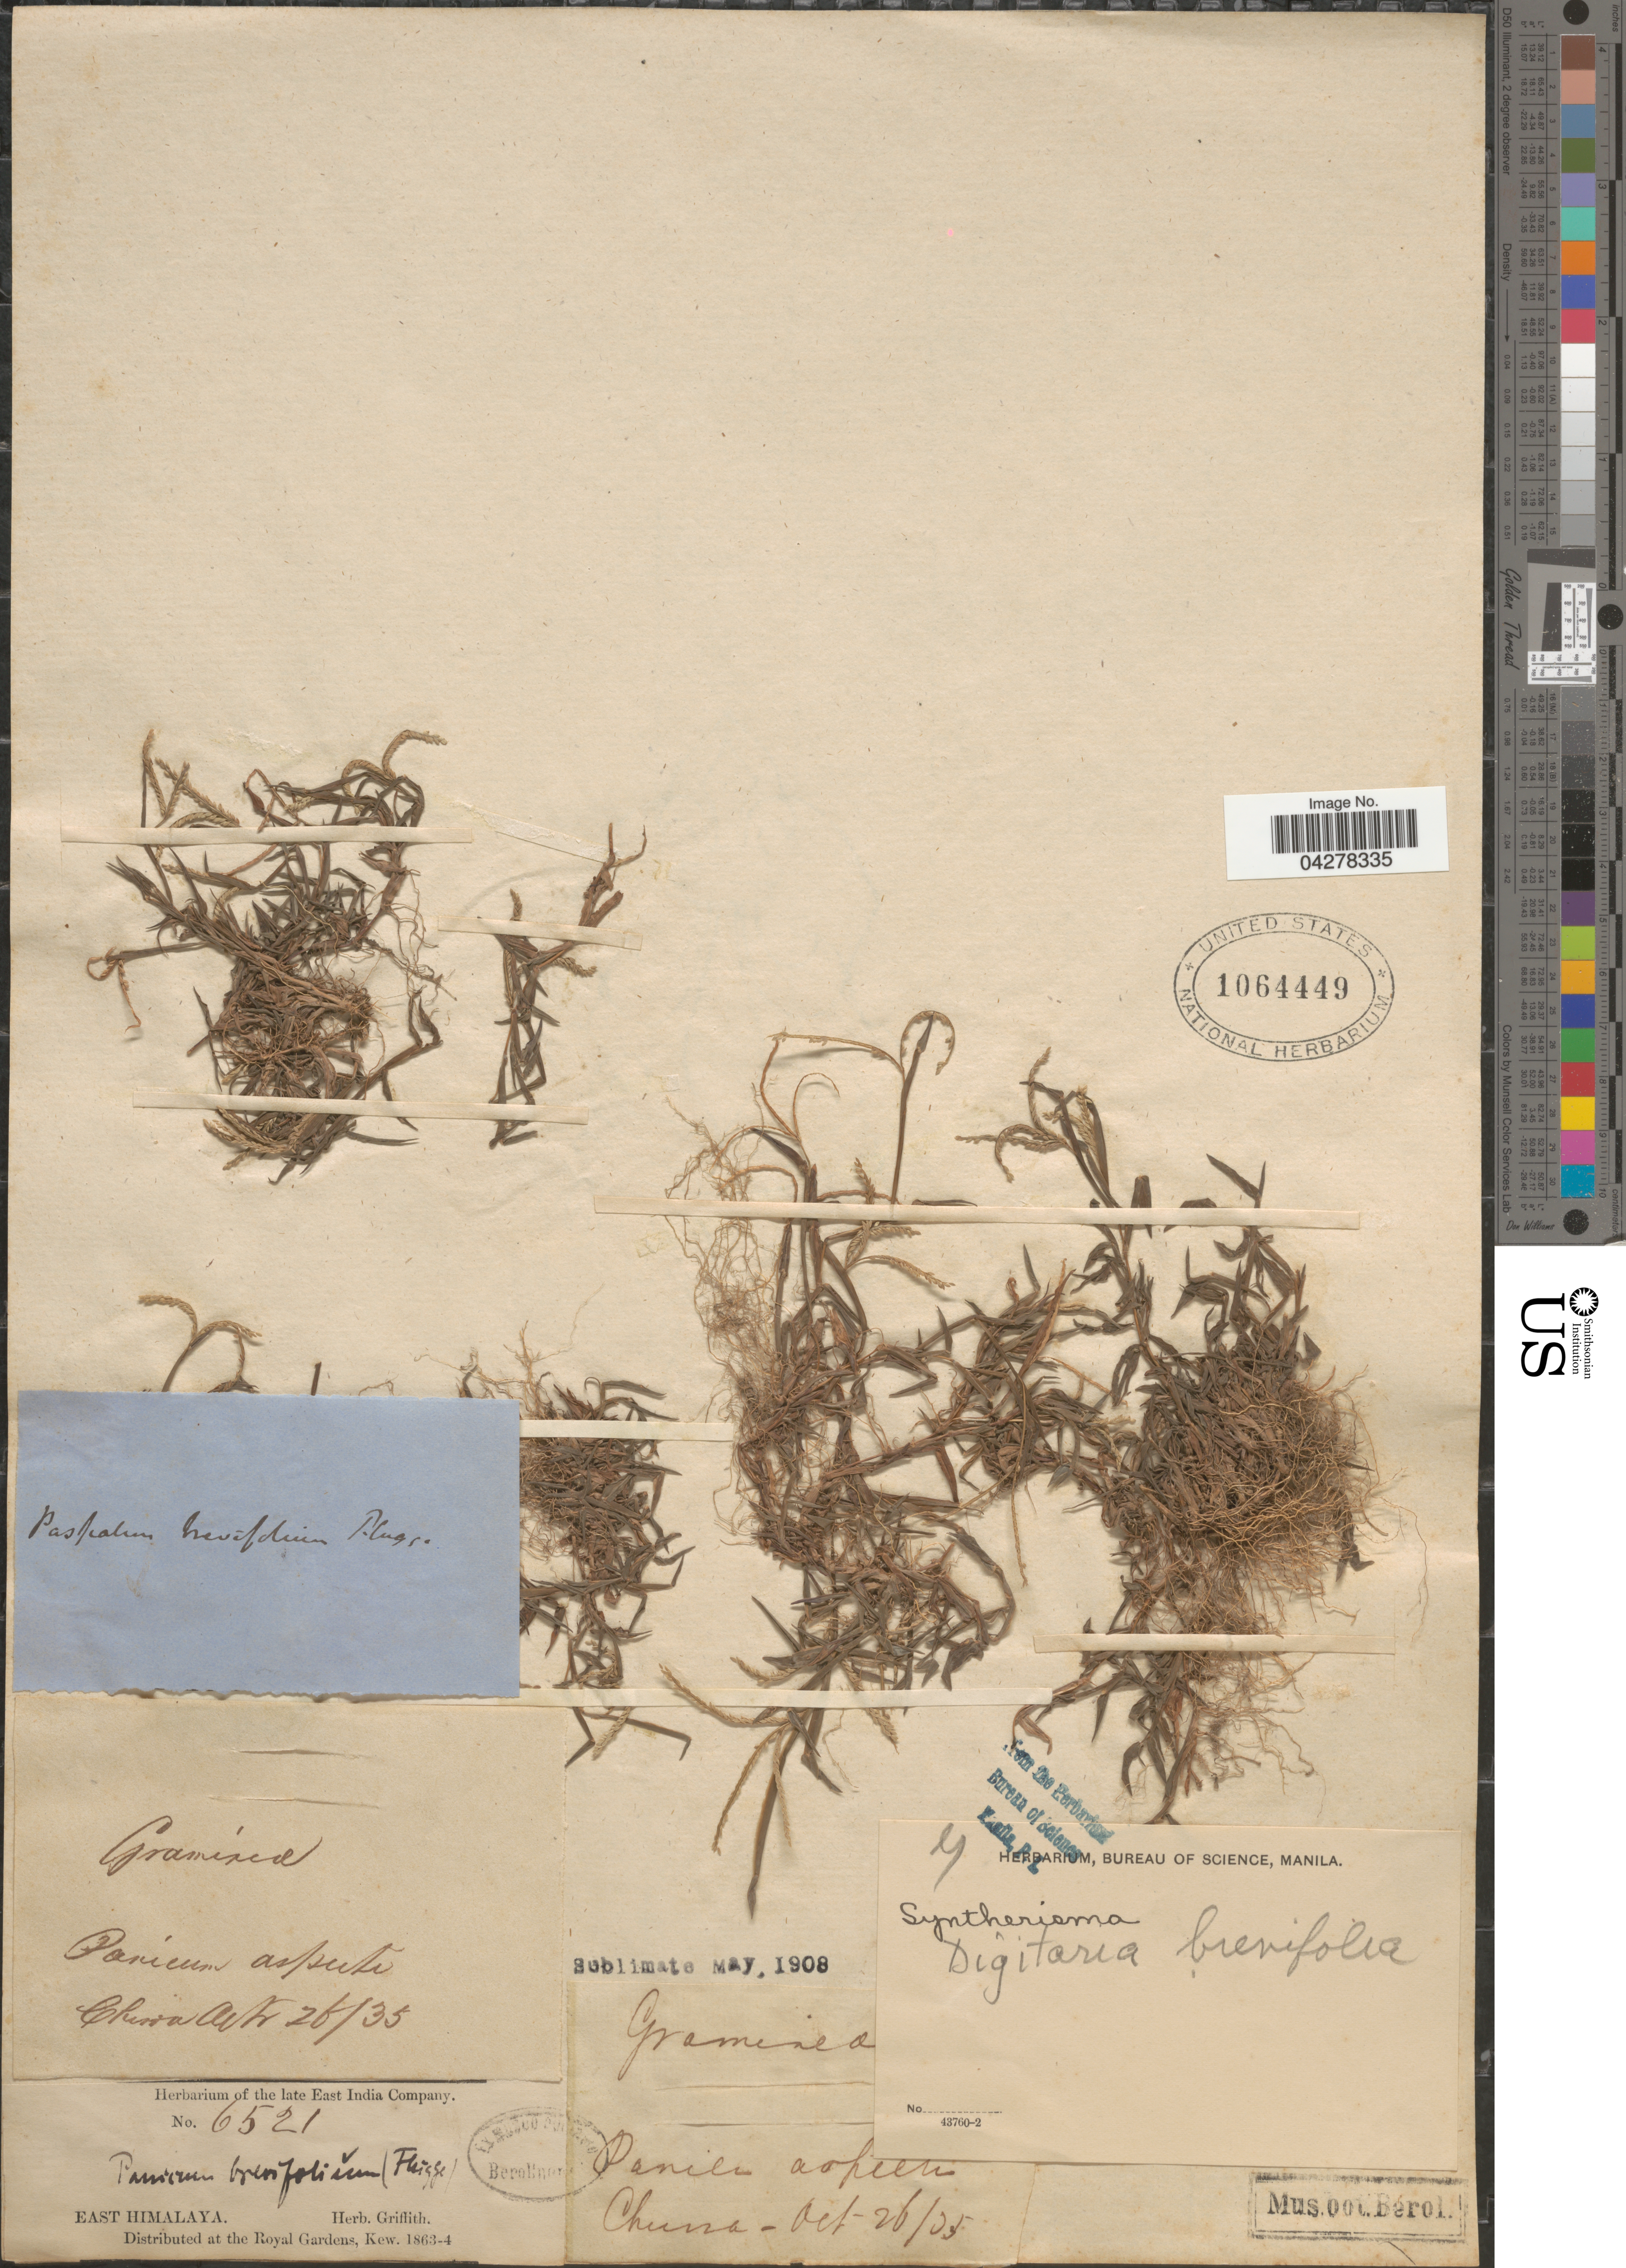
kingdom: Plantae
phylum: Tracheophyta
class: Liliopsida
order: Poales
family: Poaceae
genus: Digitaria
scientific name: Digitaria longiflora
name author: (Retz.) Pers.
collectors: ex herb. Griffith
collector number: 6521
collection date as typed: Transcribed d/m/y: 26/10/35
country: India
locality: East Himalaya. Churra.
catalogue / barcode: US 1064449